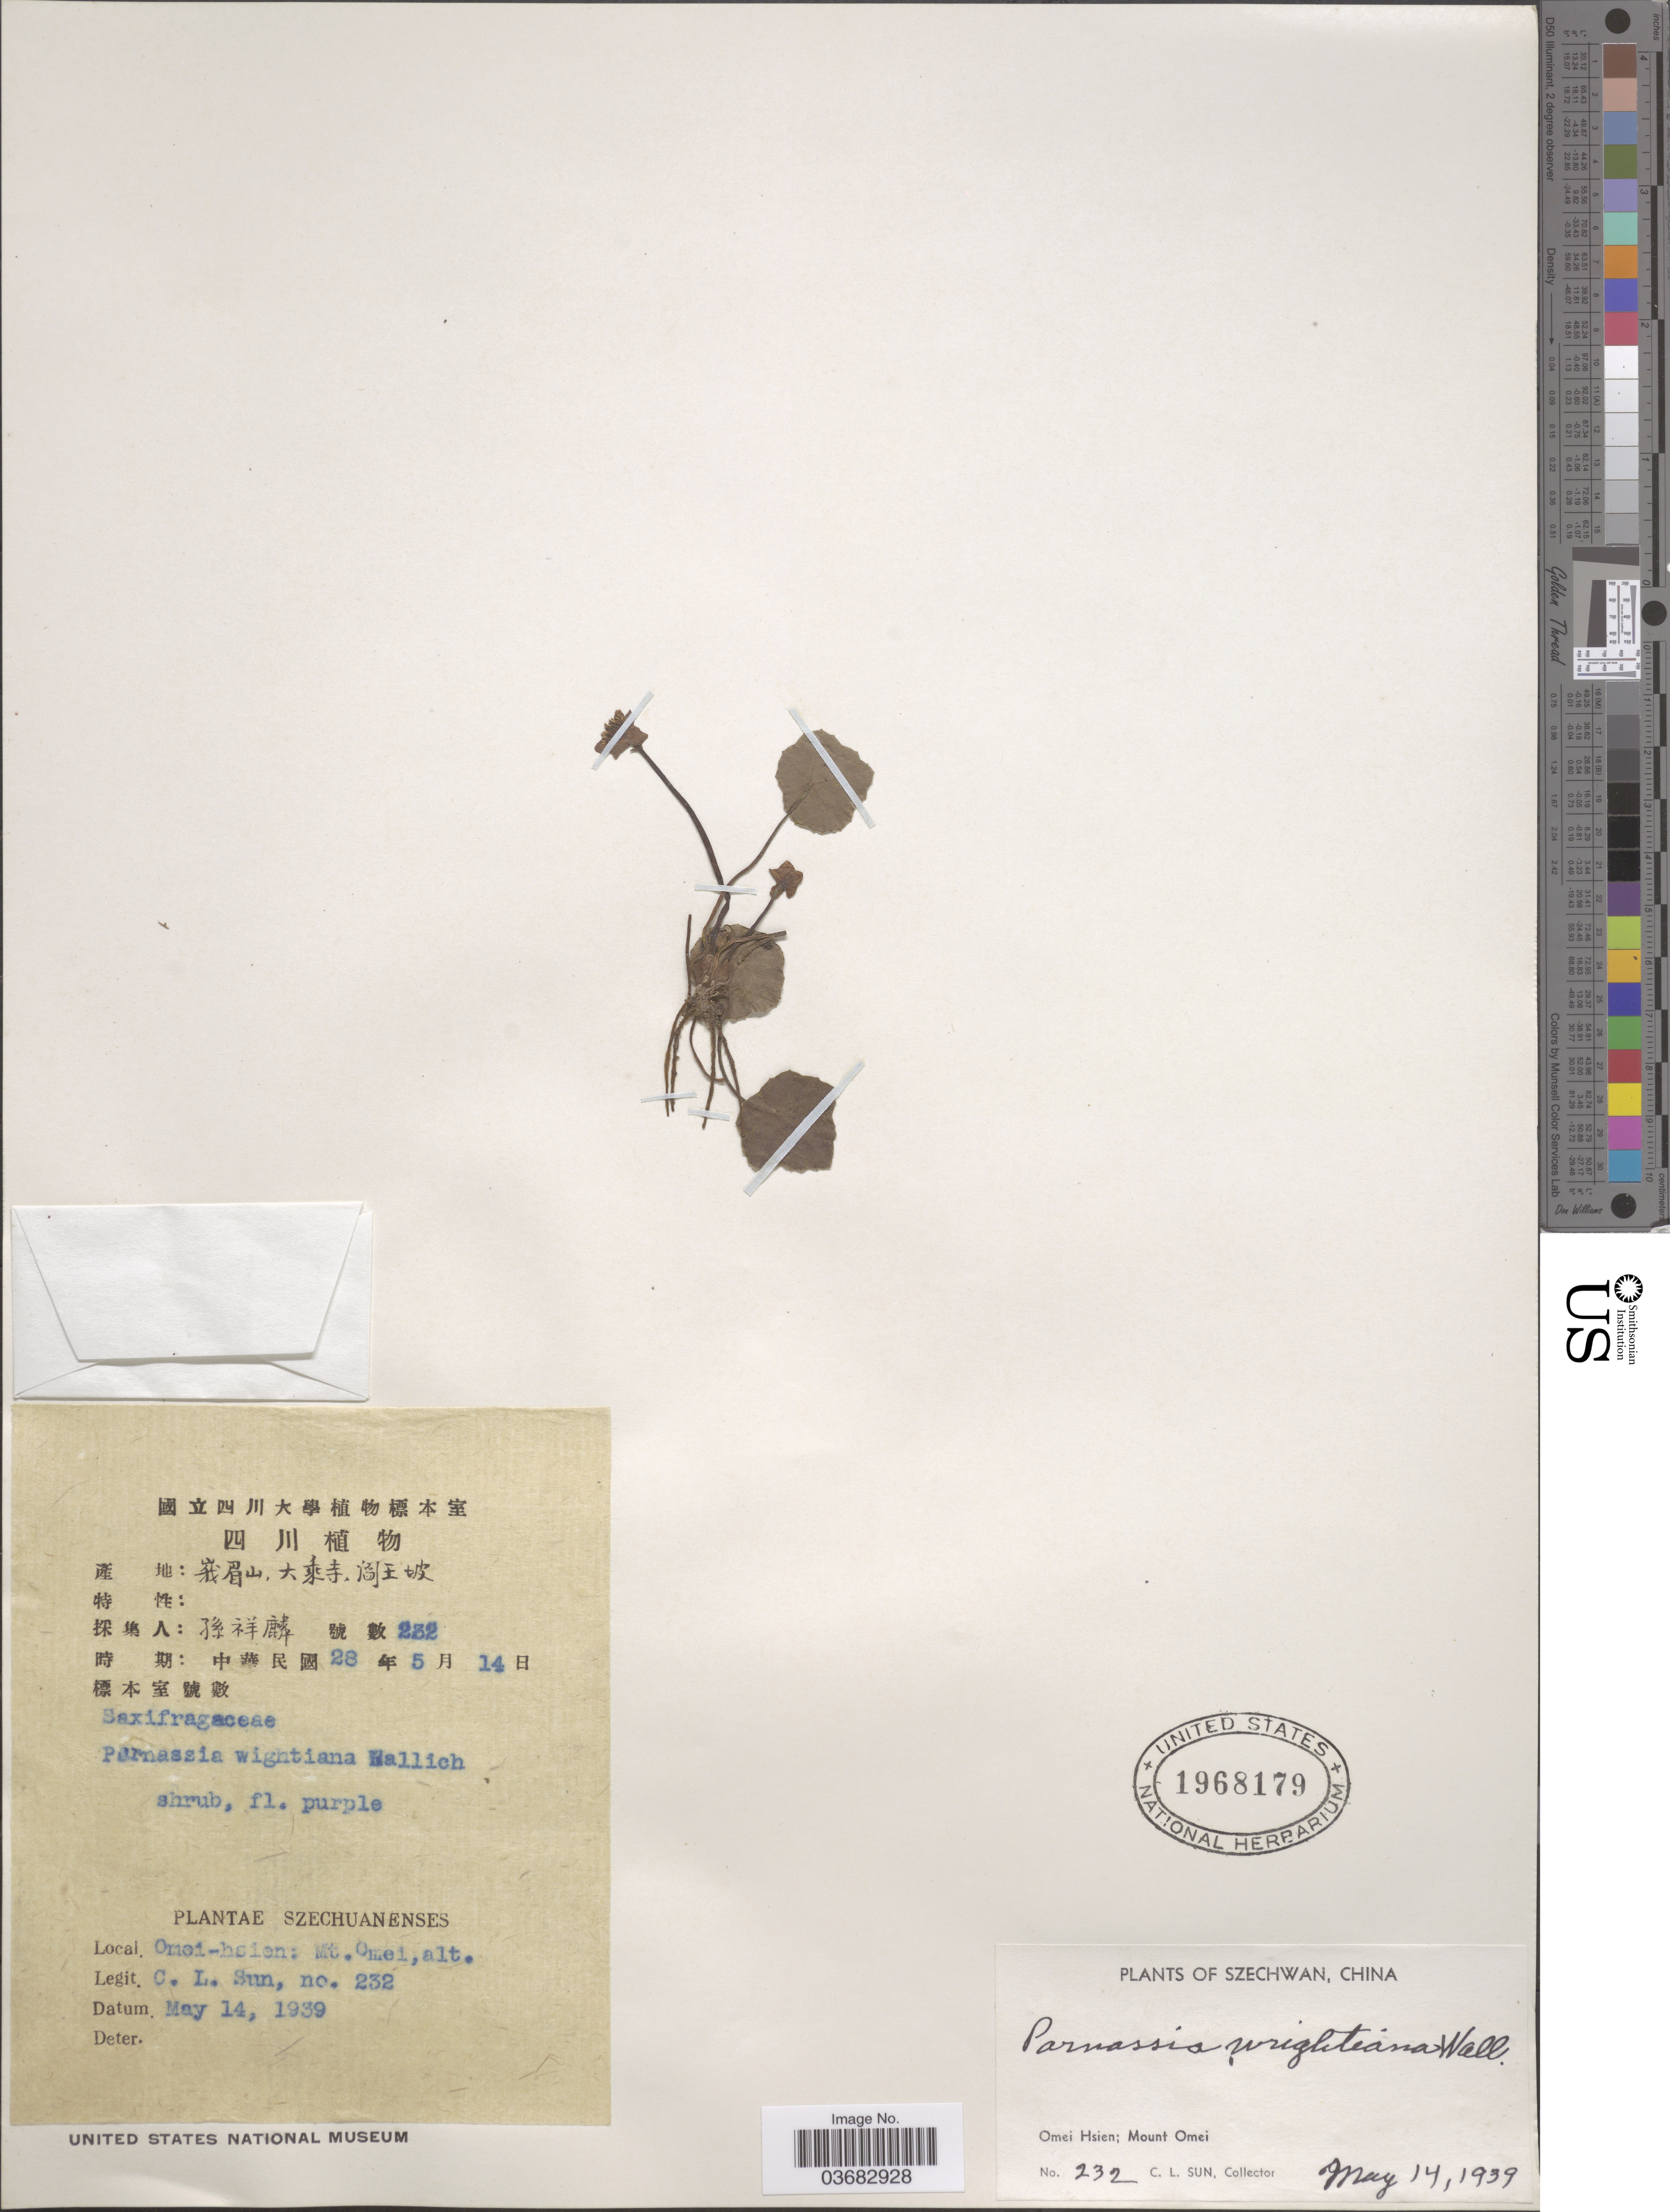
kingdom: Plantae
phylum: Tracheophyta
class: Magnoliopsida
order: Celastrales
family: Parnassiaceae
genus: Parnassia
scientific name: Parnassia wightiana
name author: Wall. ex Wight & Arn.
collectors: C. Sun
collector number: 232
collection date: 1939-05-14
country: China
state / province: Sichuan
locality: Szechwan. Omei Hsien; Mount Omei.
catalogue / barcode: US 1968179